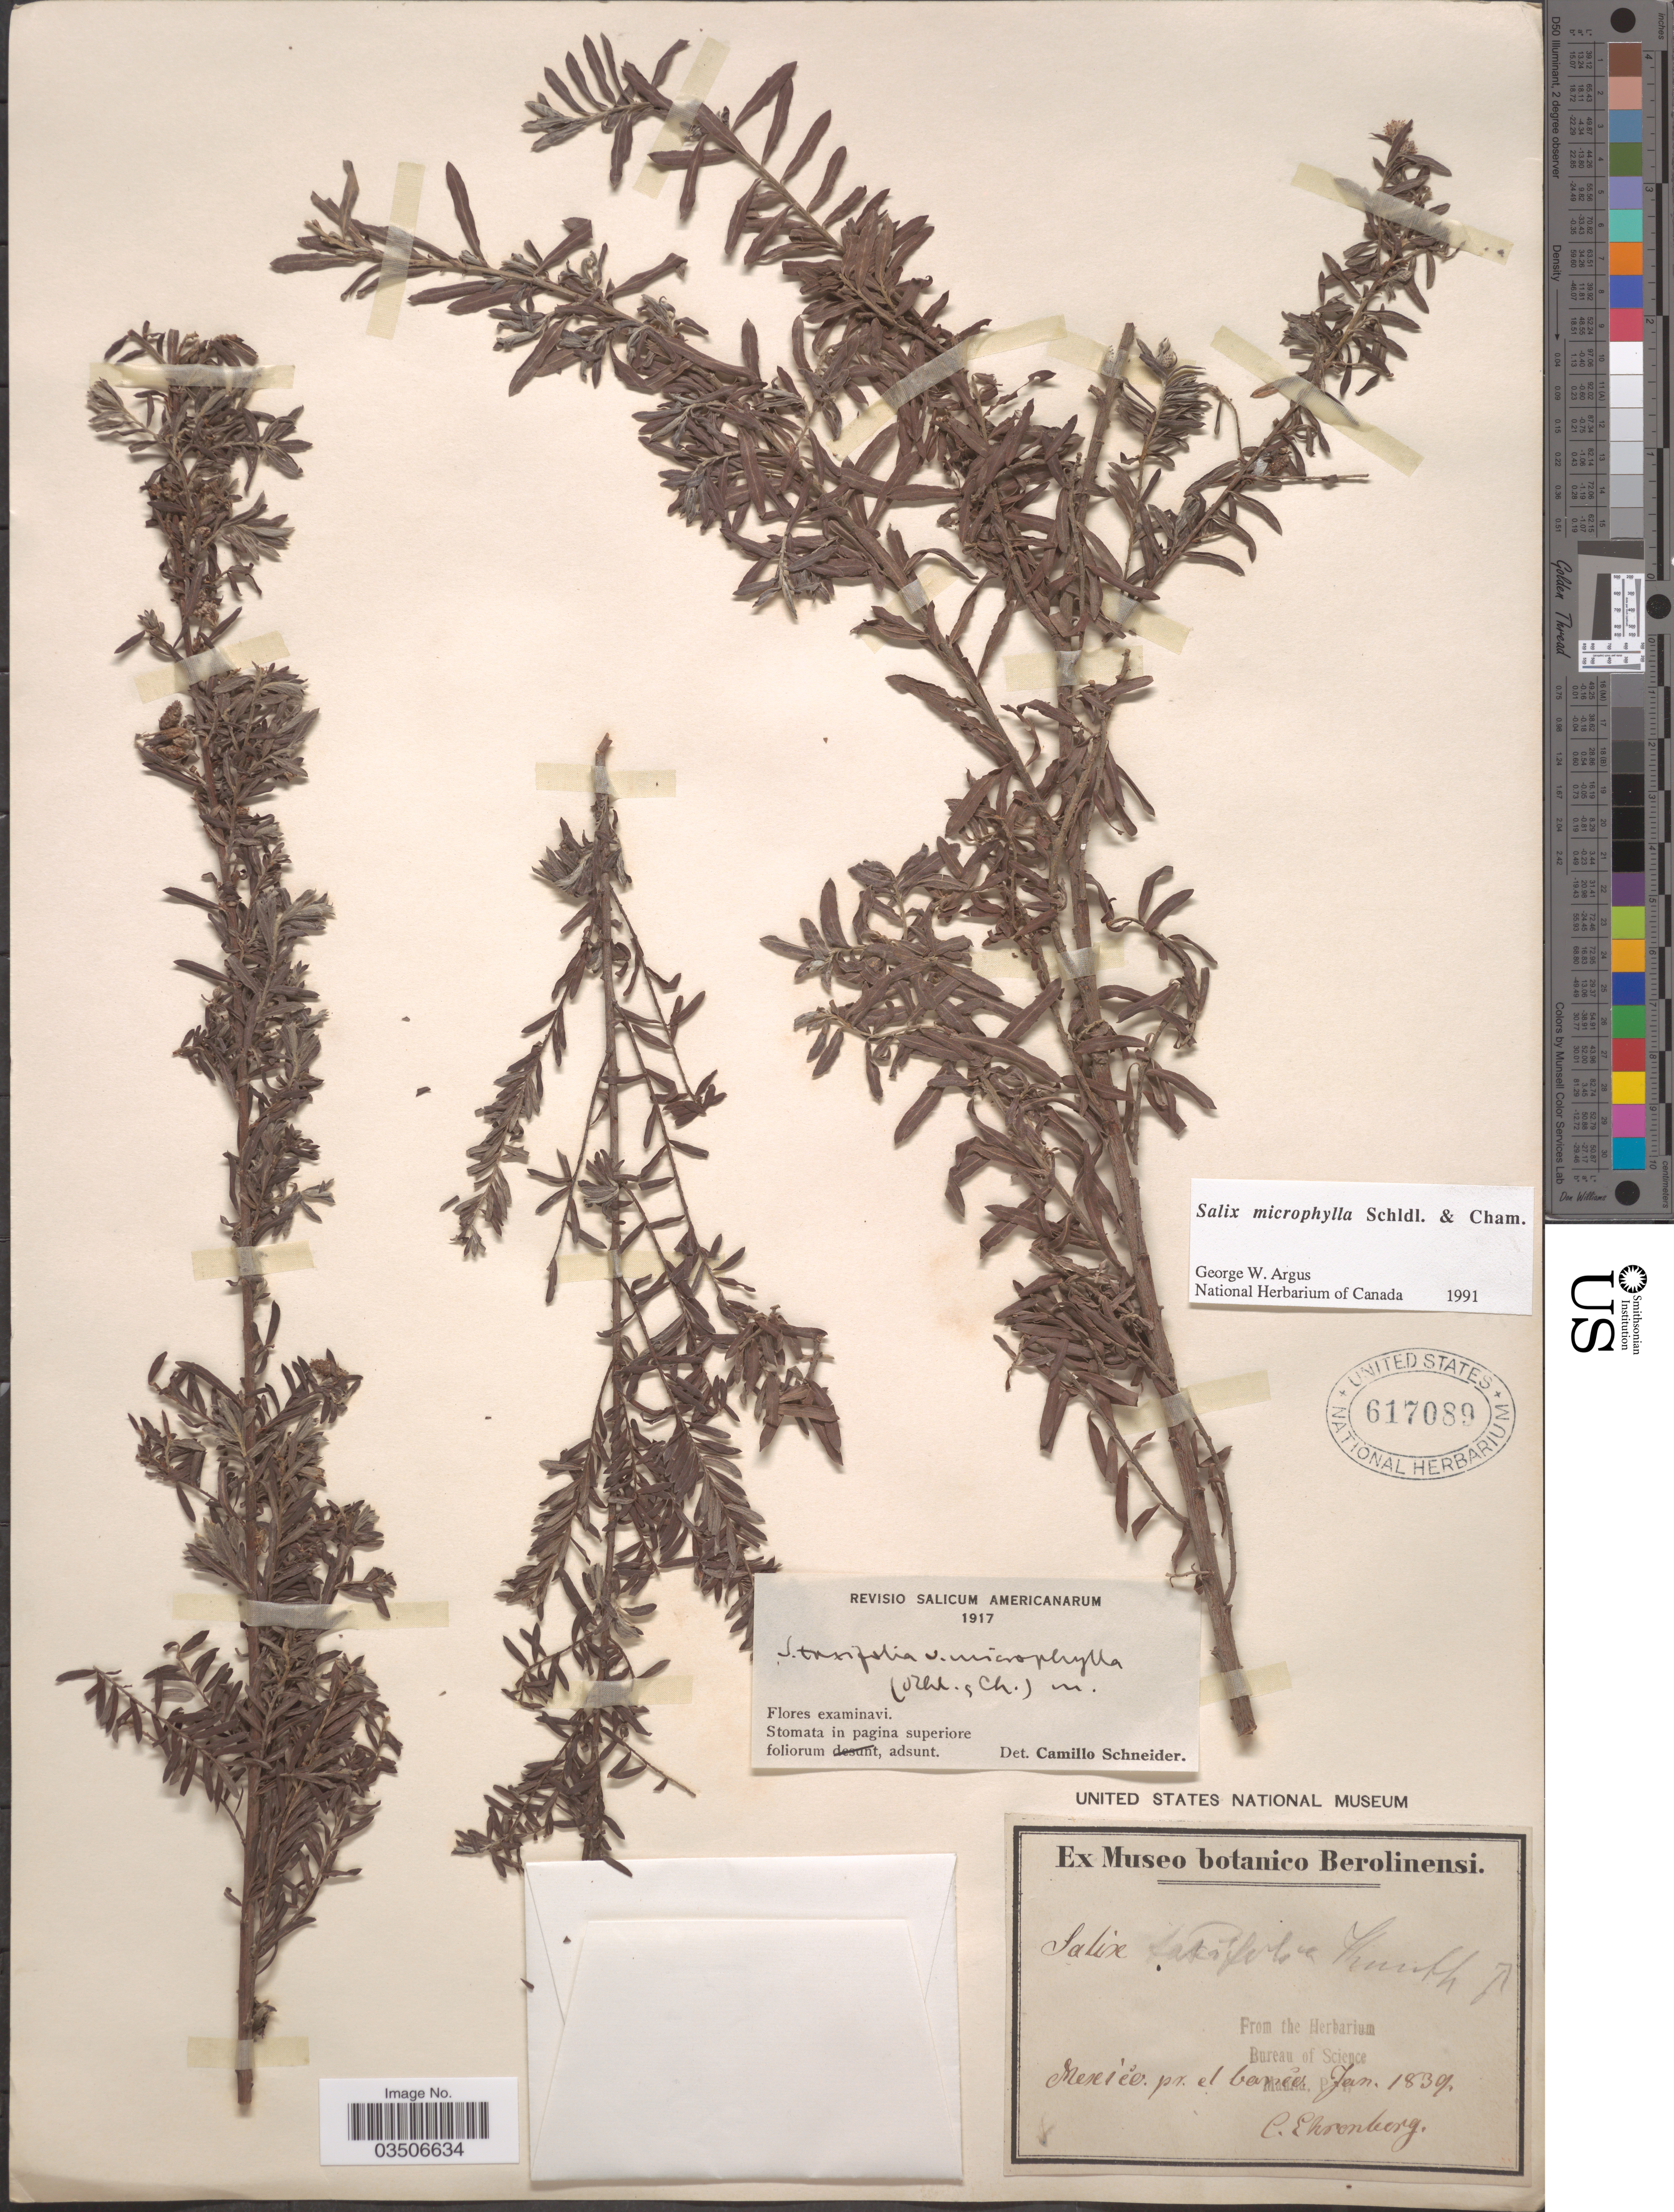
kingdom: Plantae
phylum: Tracheophyta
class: Magnoliopsida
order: Malpighiales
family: Salicaceae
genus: Salix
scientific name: Salix microphylla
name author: Schltdl. & Cham.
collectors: C. G. Ehrenberg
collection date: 1839-01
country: Mexico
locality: Pr. el baneo [interpreted].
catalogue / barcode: US 617089